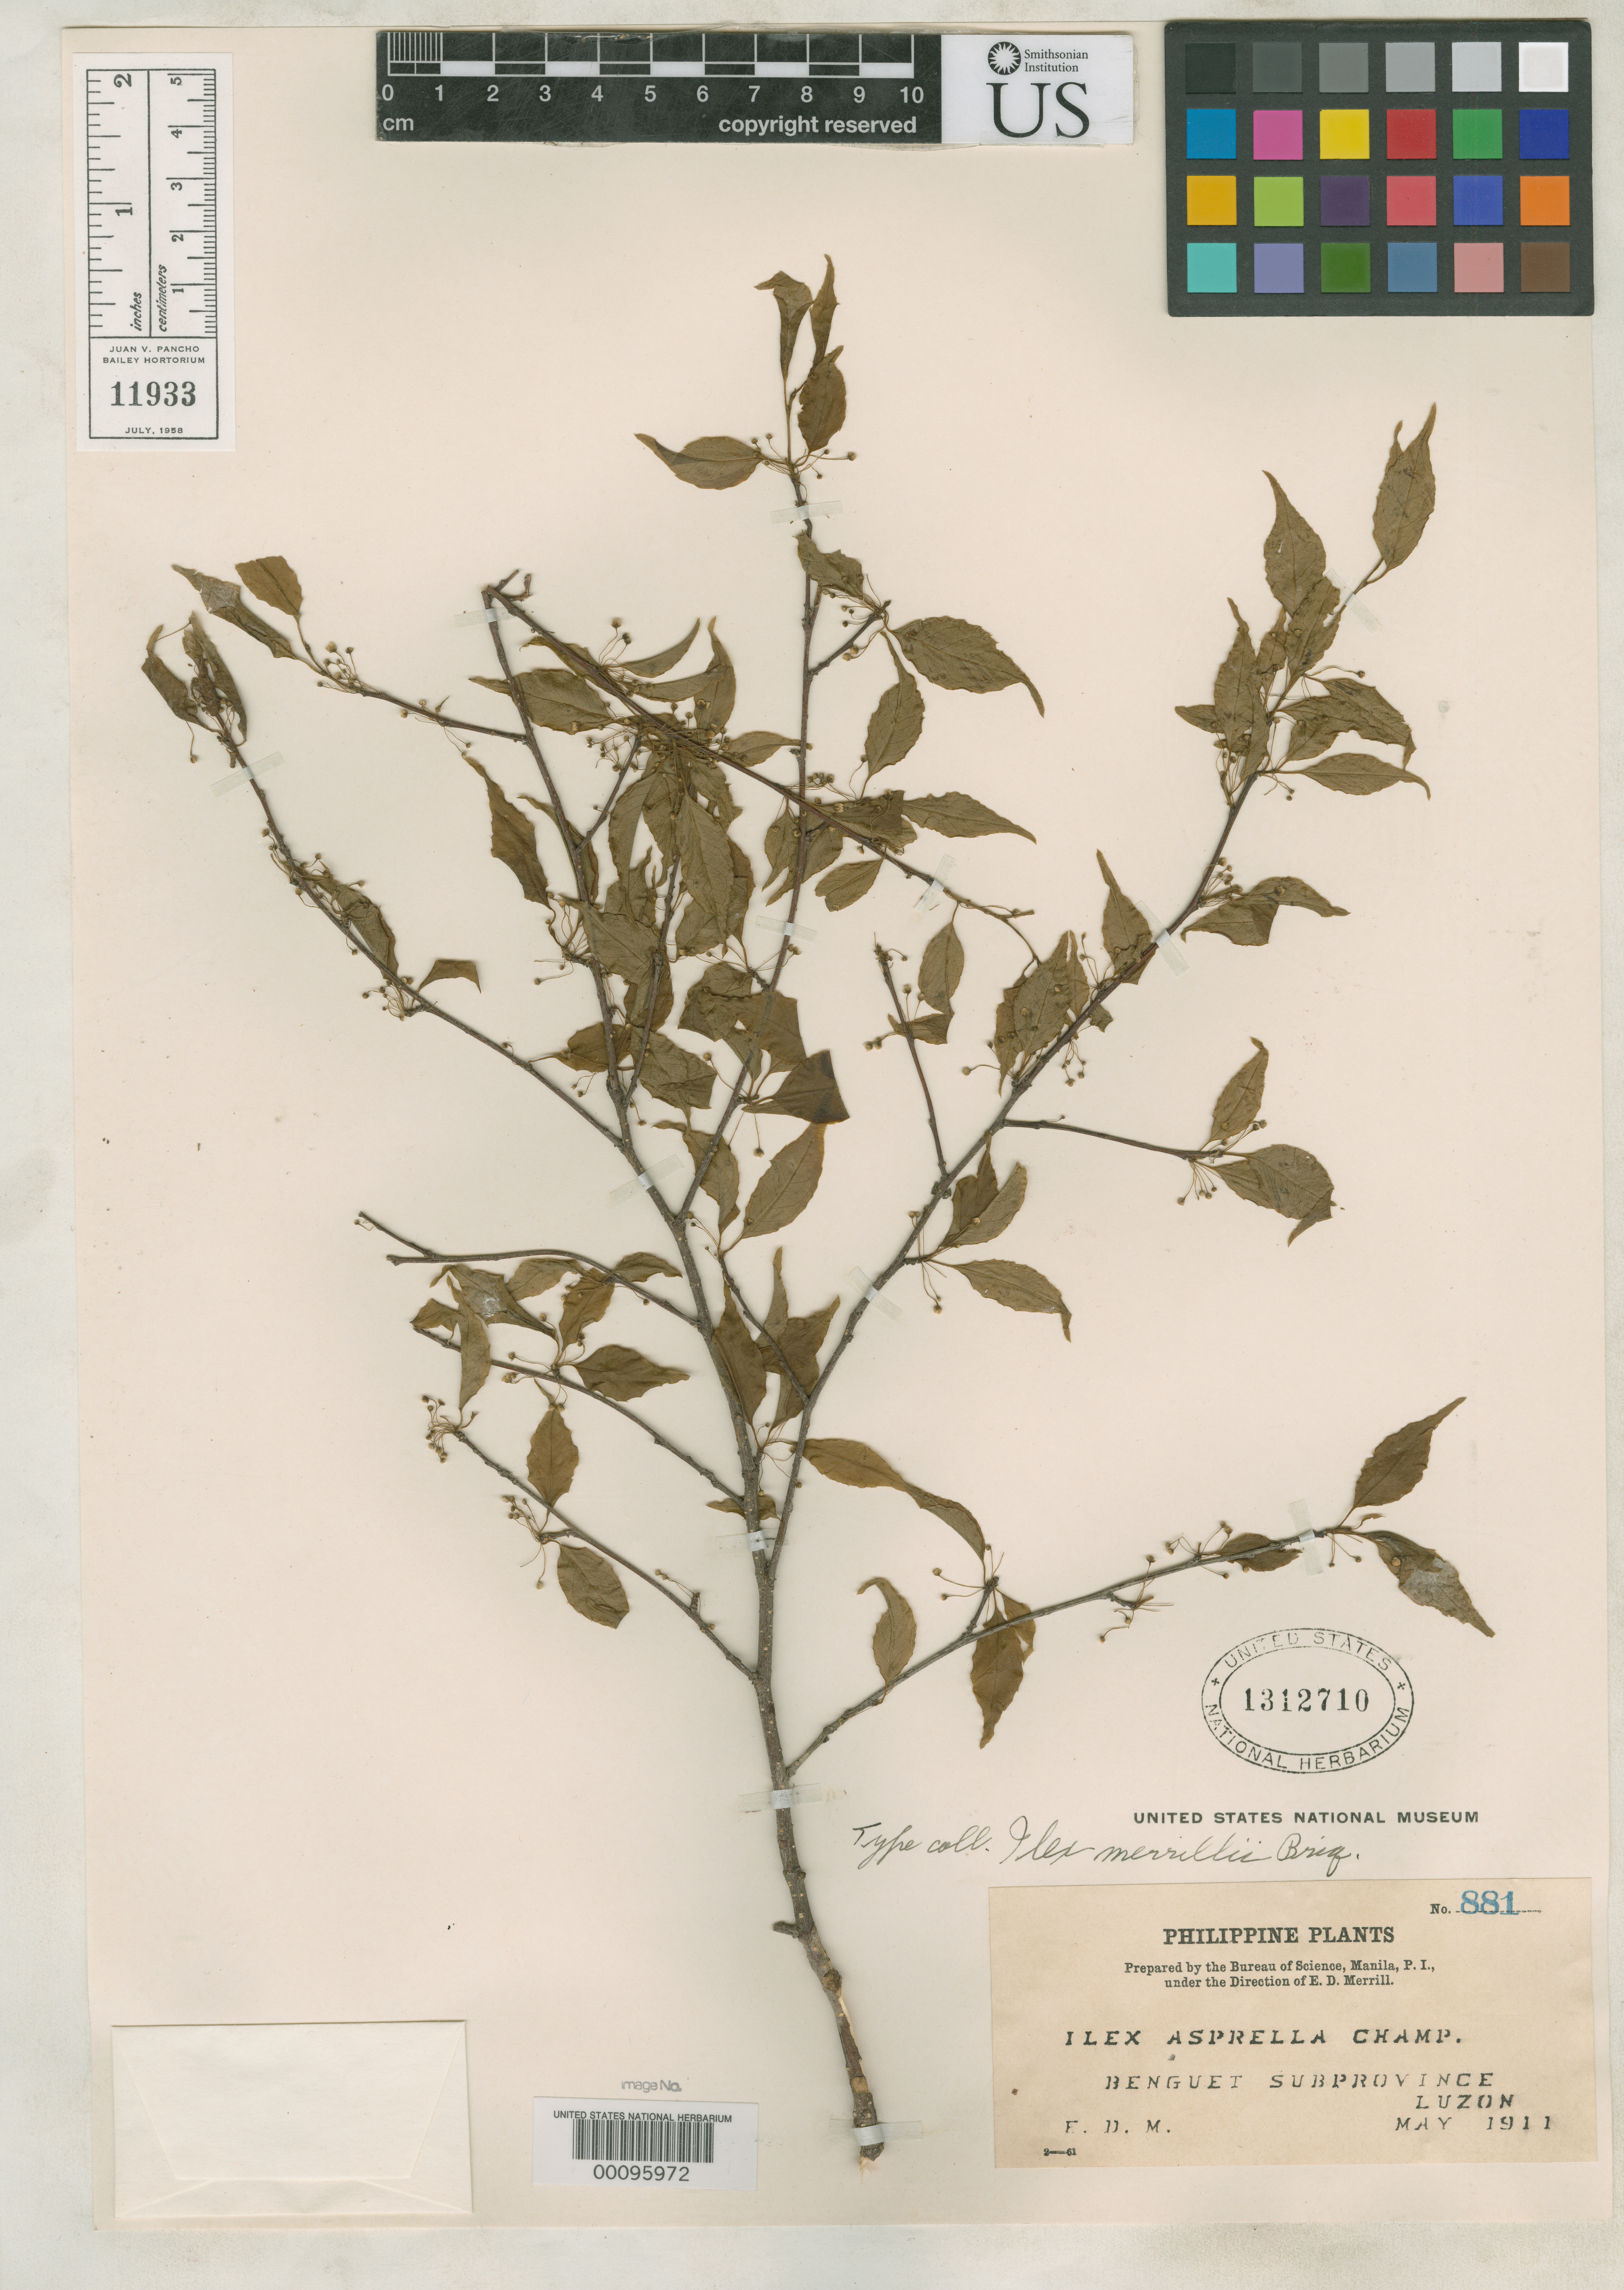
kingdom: Plantae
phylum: Tracheophyta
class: Magnoliopsida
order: Aquifoliales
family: Aquifoliaceae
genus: Ilex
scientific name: Ilex merrillii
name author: Briq.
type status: Isotype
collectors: E. D. Merrill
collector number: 881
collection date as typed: May 1911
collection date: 1911-05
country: Philippines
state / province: Cordillera (Administrative Region)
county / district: Benguet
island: Luzon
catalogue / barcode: US 1312710